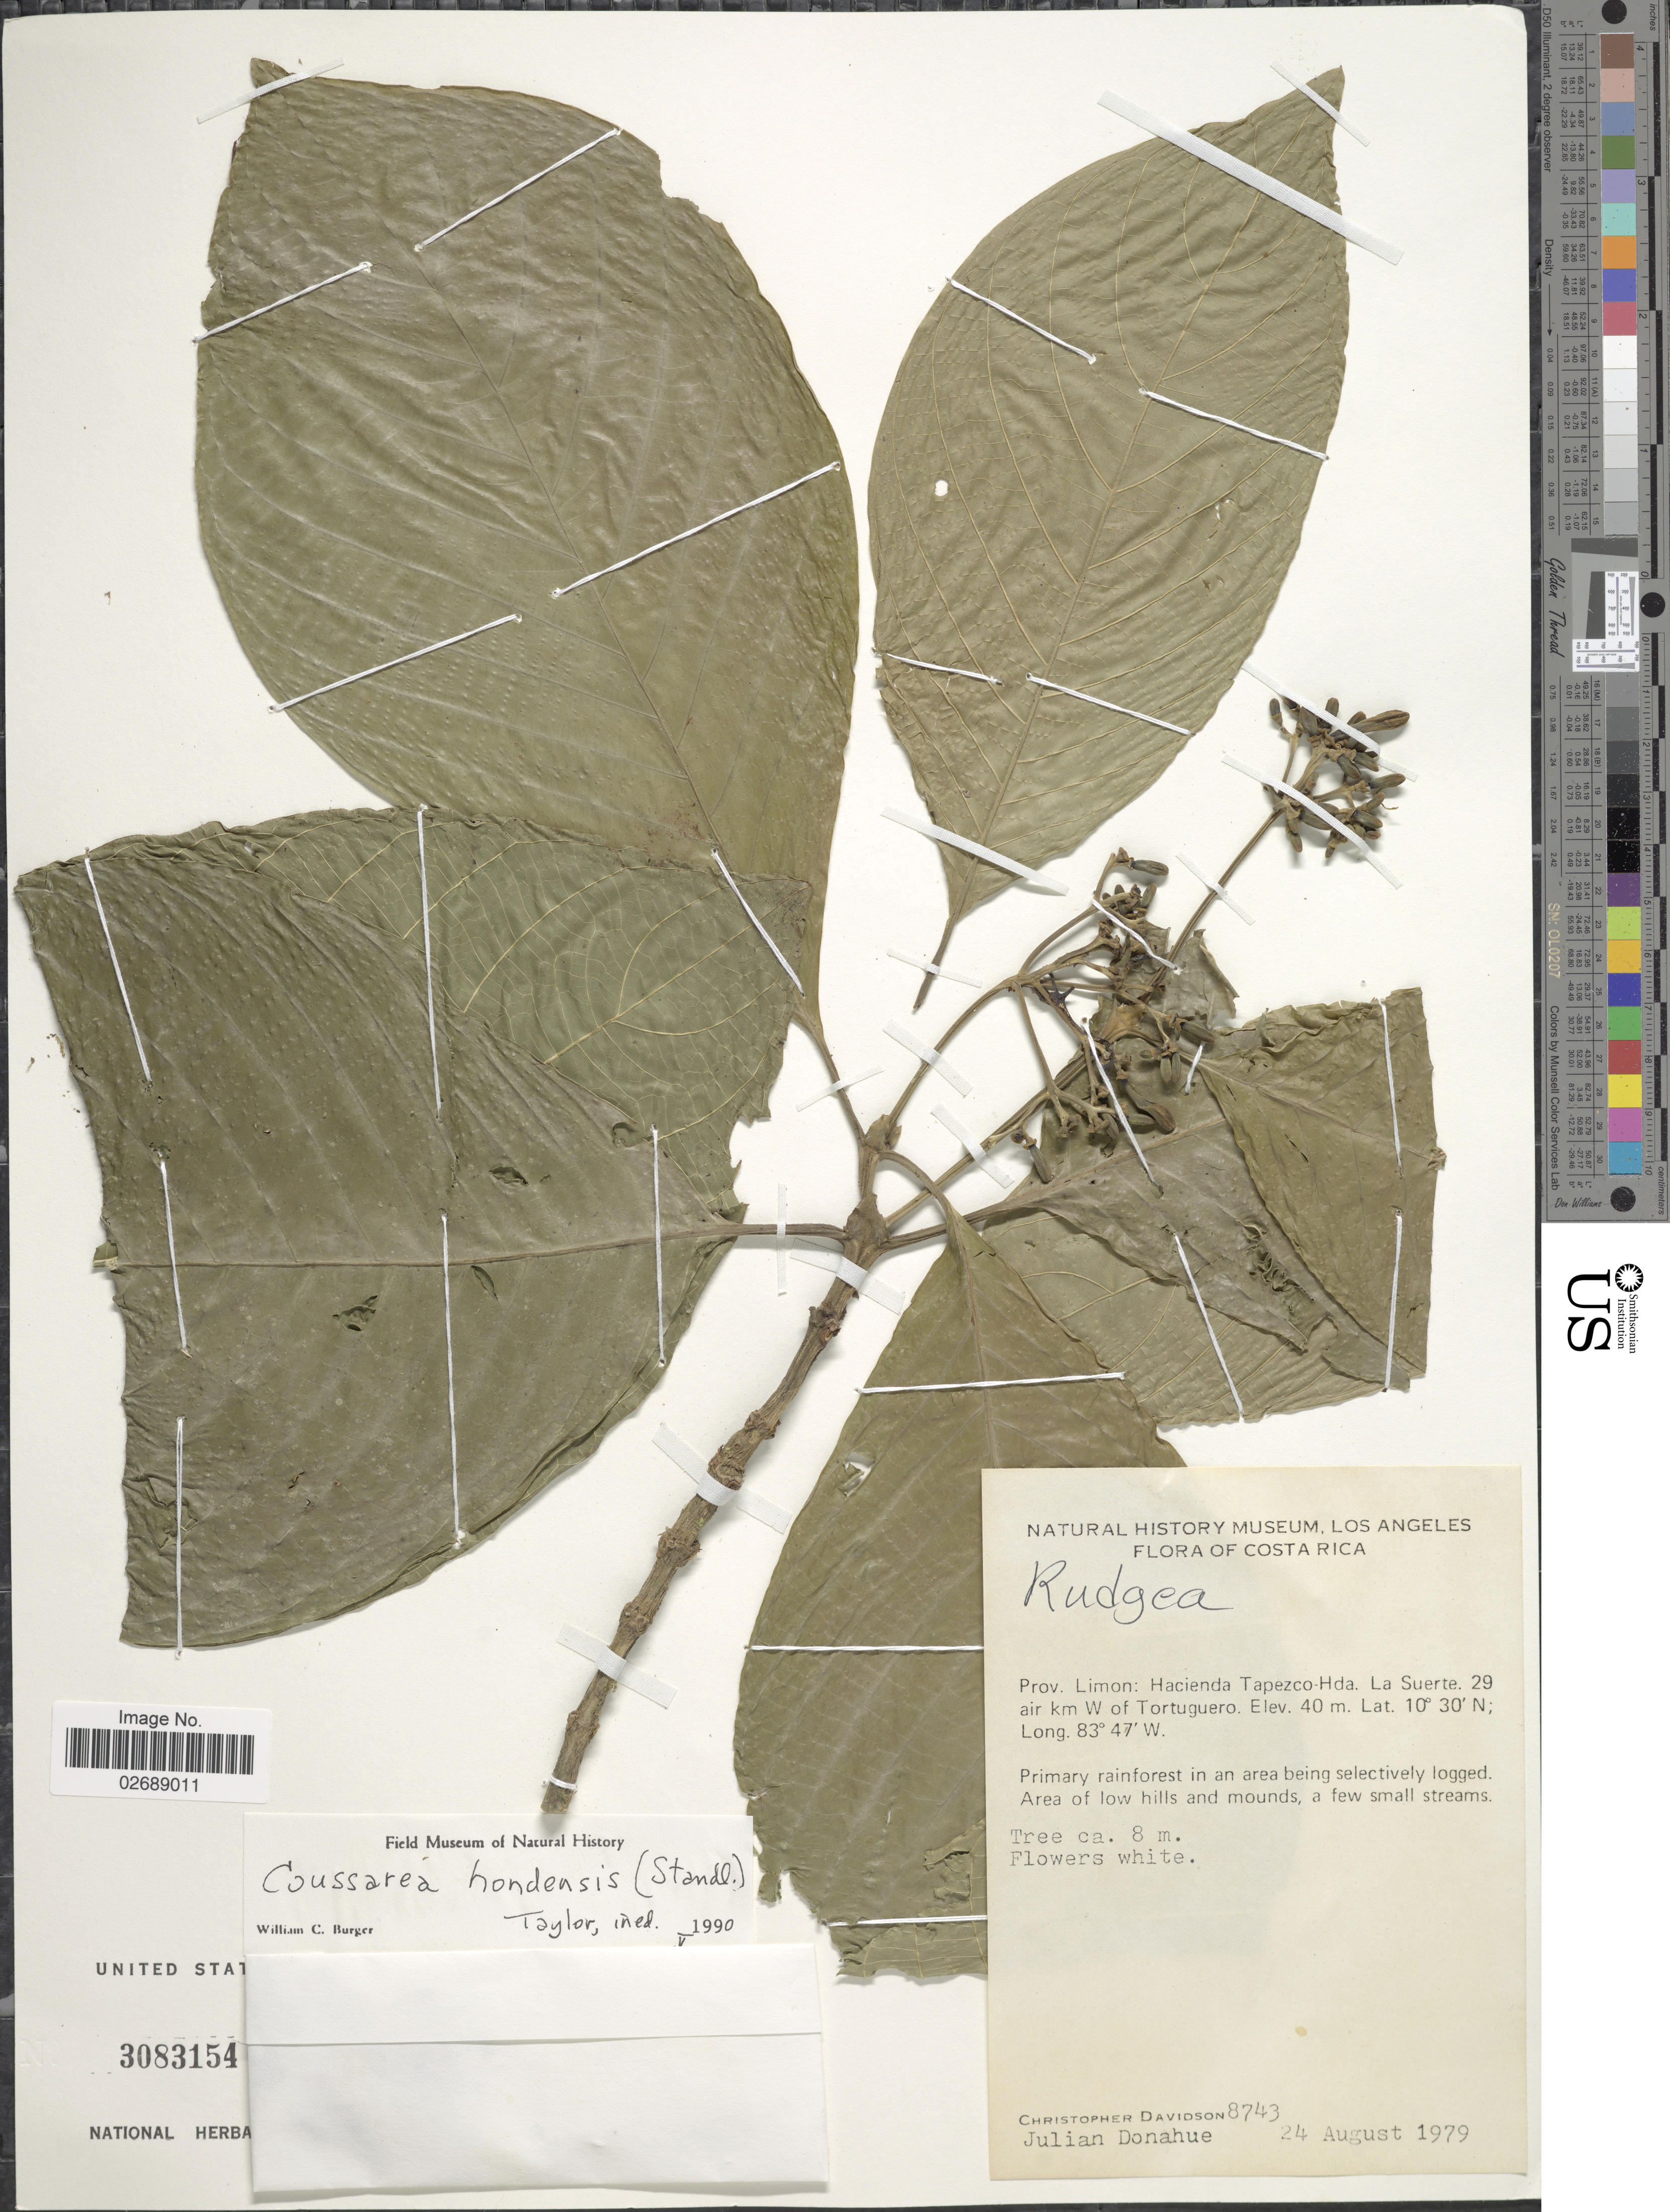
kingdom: Plantae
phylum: Tracheophyta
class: Magnoliopsida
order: Gentianales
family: Rubiaceae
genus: Coussarea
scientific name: Coussarea hondensis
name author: (Müll. Arg.) C.M. Taylor & W.C. Burger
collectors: C. Davidson & J. Donahue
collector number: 8743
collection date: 1979-08-24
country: Costa Rica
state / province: Limón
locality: Hacienda Tapezco-Hda. la Suerte. 29 air km W of Tortuguero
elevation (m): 40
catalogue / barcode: US 3083154